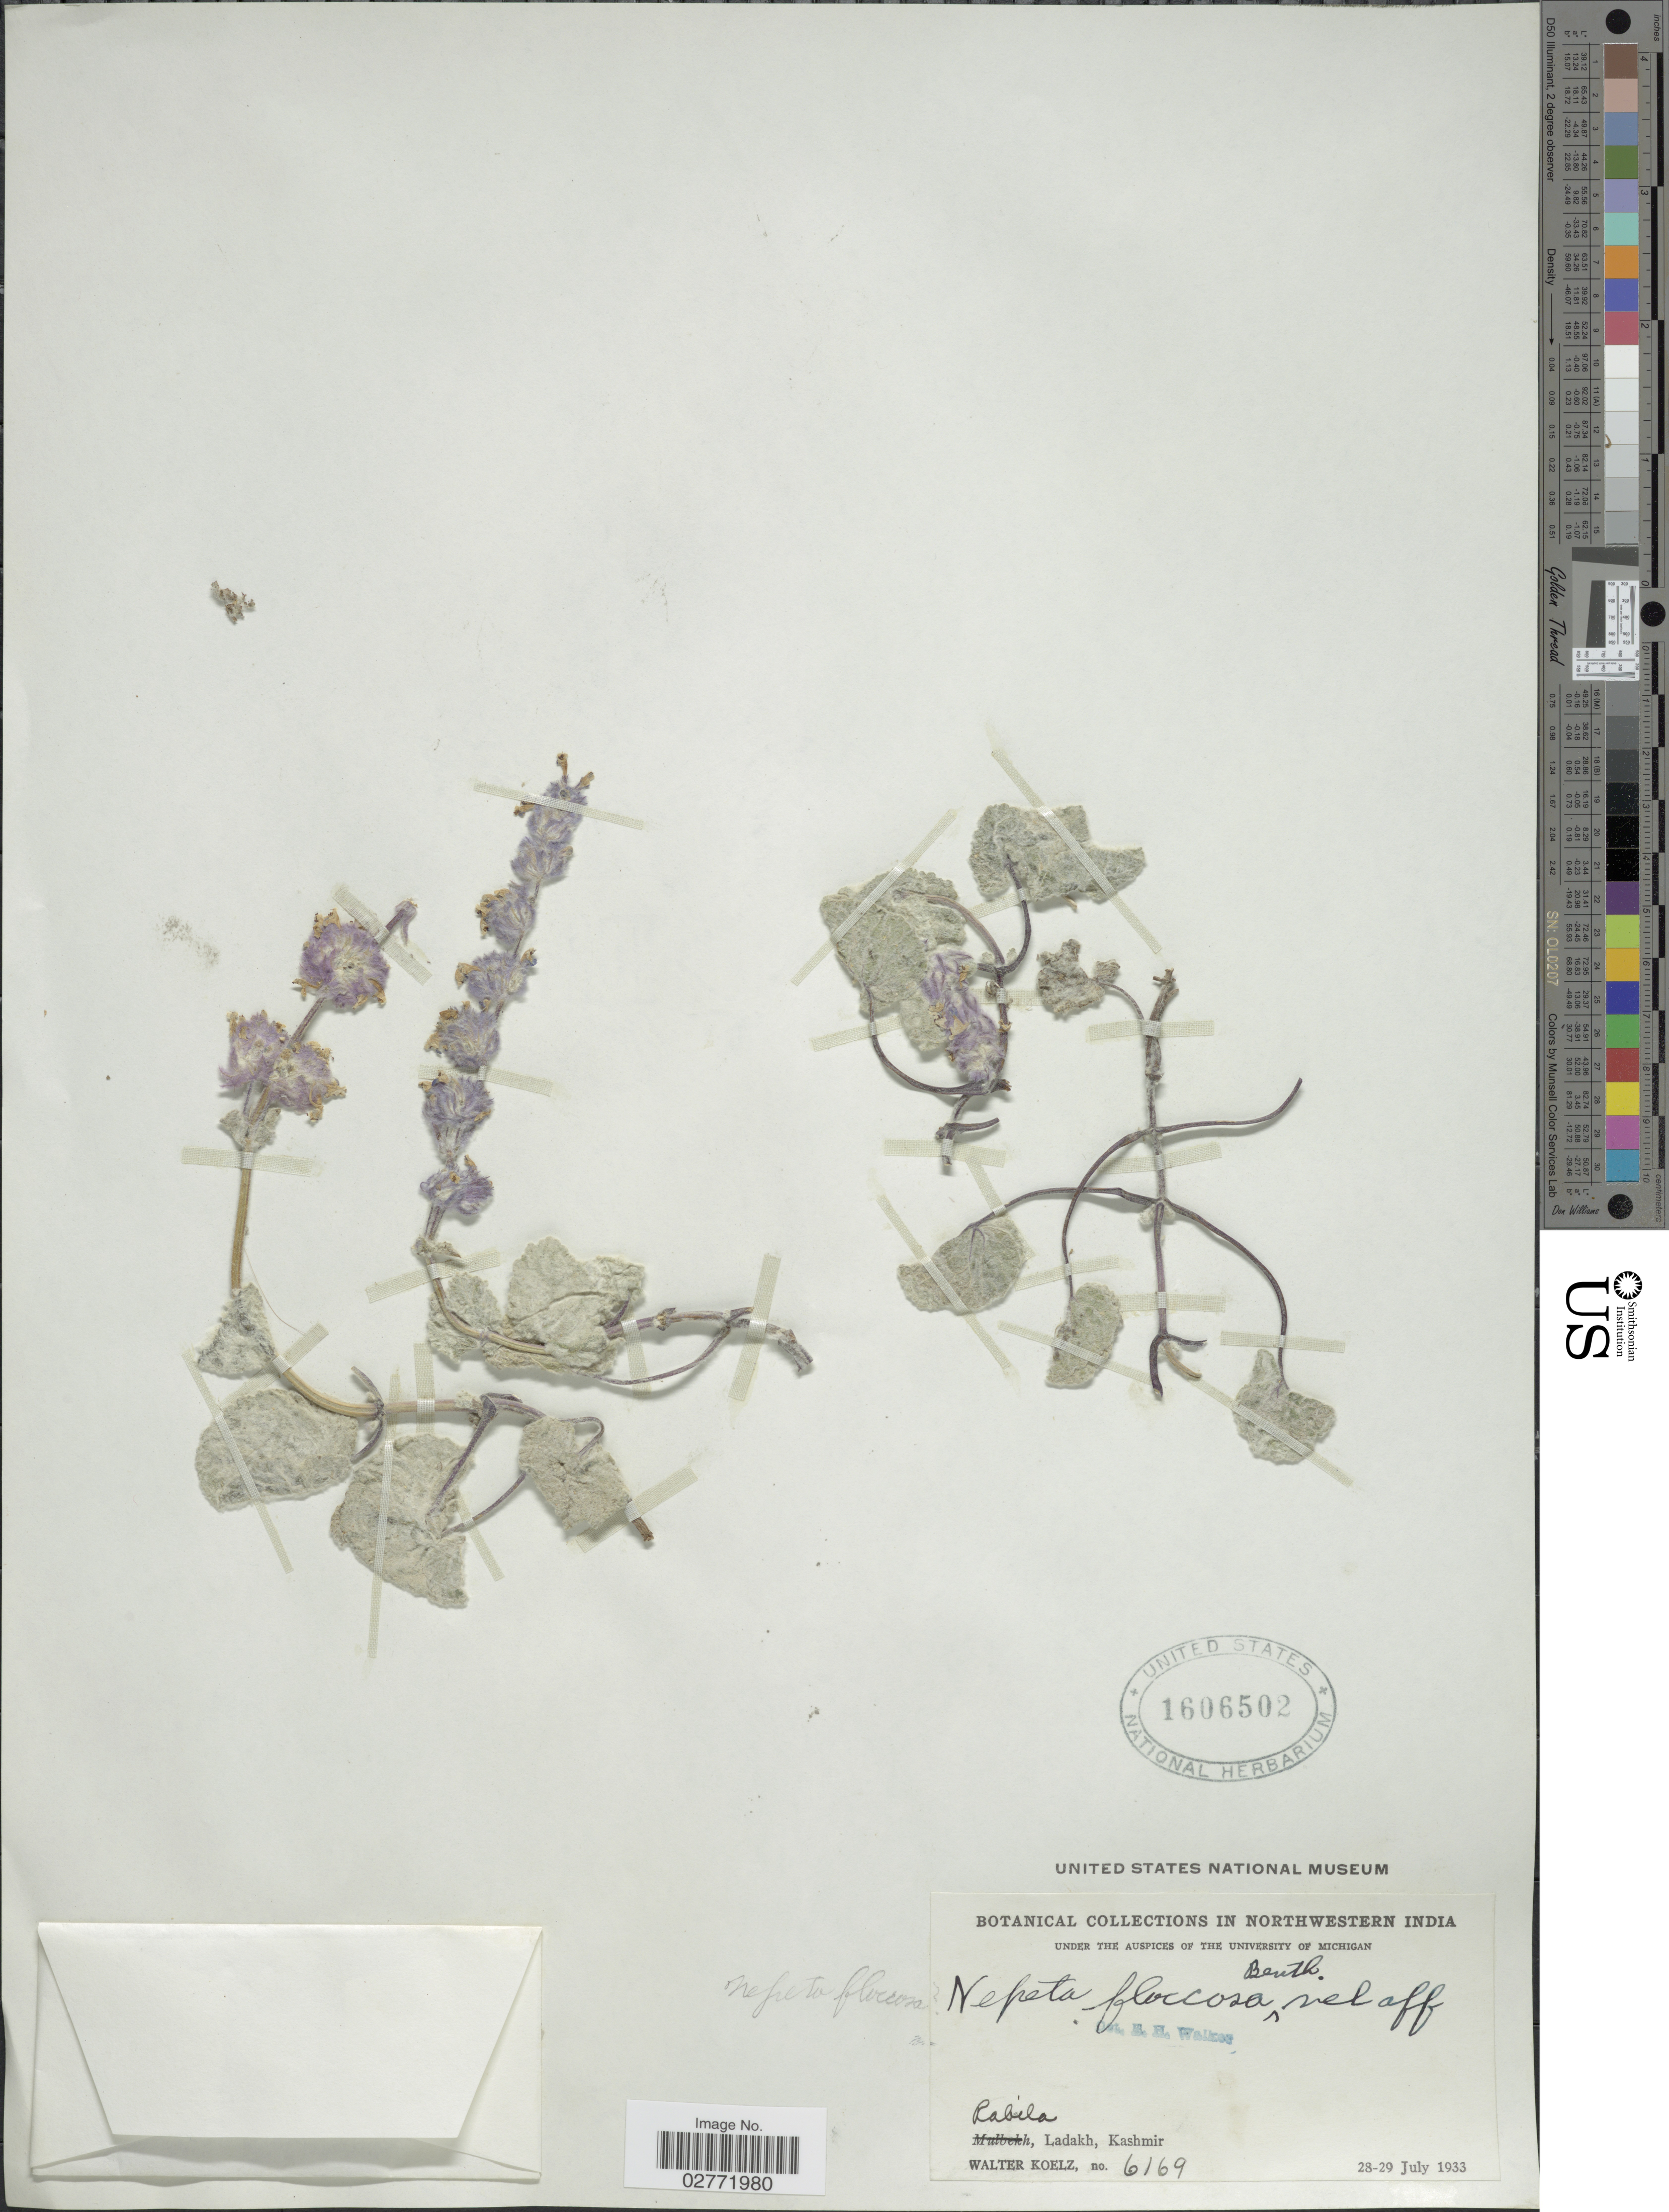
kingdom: Plantae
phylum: Tracheophyta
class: Magnoliopsida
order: Lamiales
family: Lamiaceae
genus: Nepeta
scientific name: Nepeta floccosa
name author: Benth.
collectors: W. N. Koelz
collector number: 6169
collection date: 1933-07-28/1933-07-29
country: India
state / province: Jammu and Kashmir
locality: Northwestern India, Rabila, Ladakh, Kashmir.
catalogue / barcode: US 1606502